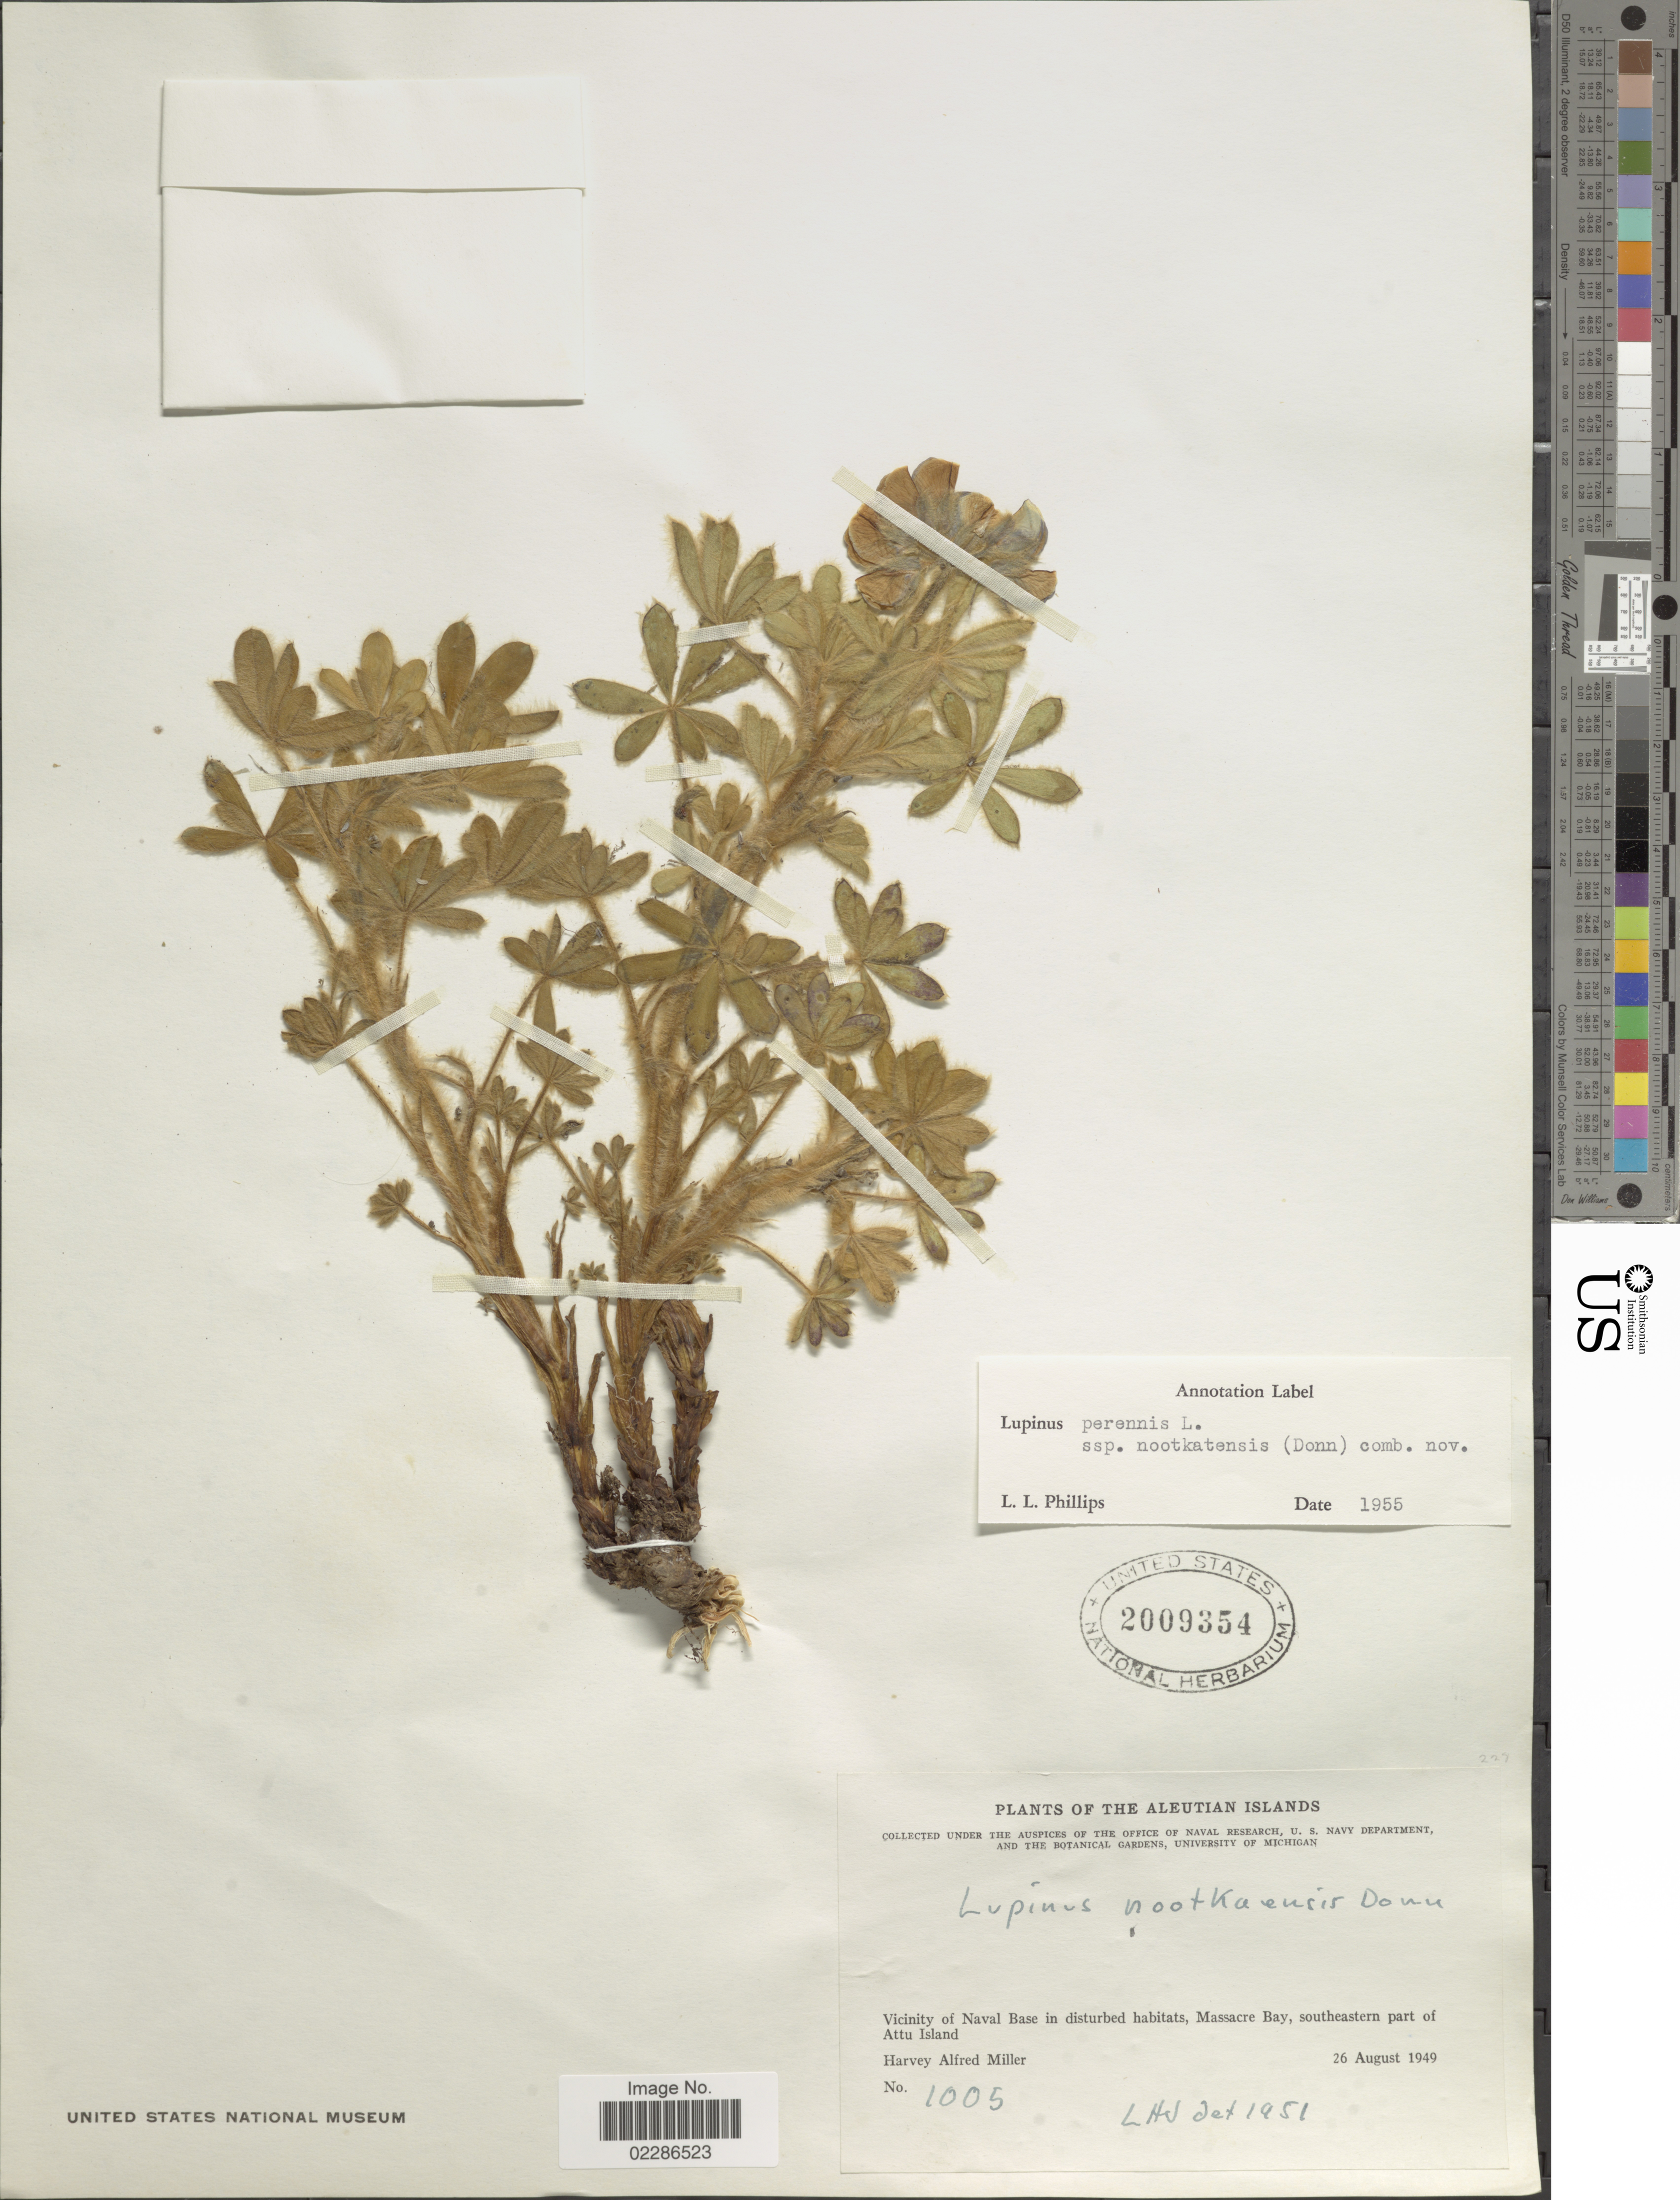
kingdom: Plantae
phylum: Tracheophyta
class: Magnoliopsida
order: Fabales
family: Fabaceae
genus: Lupinus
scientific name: Lupinus nootkatensis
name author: Donn ex Sims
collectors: H. A. Miller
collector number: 1005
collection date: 1949-08-26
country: United States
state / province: Alaska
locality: The Aleutian Island, Vicinity of Naval Base in disturbed habitats, Massacre Bay, southeastern part of Attu Island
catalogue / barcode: US 2009354